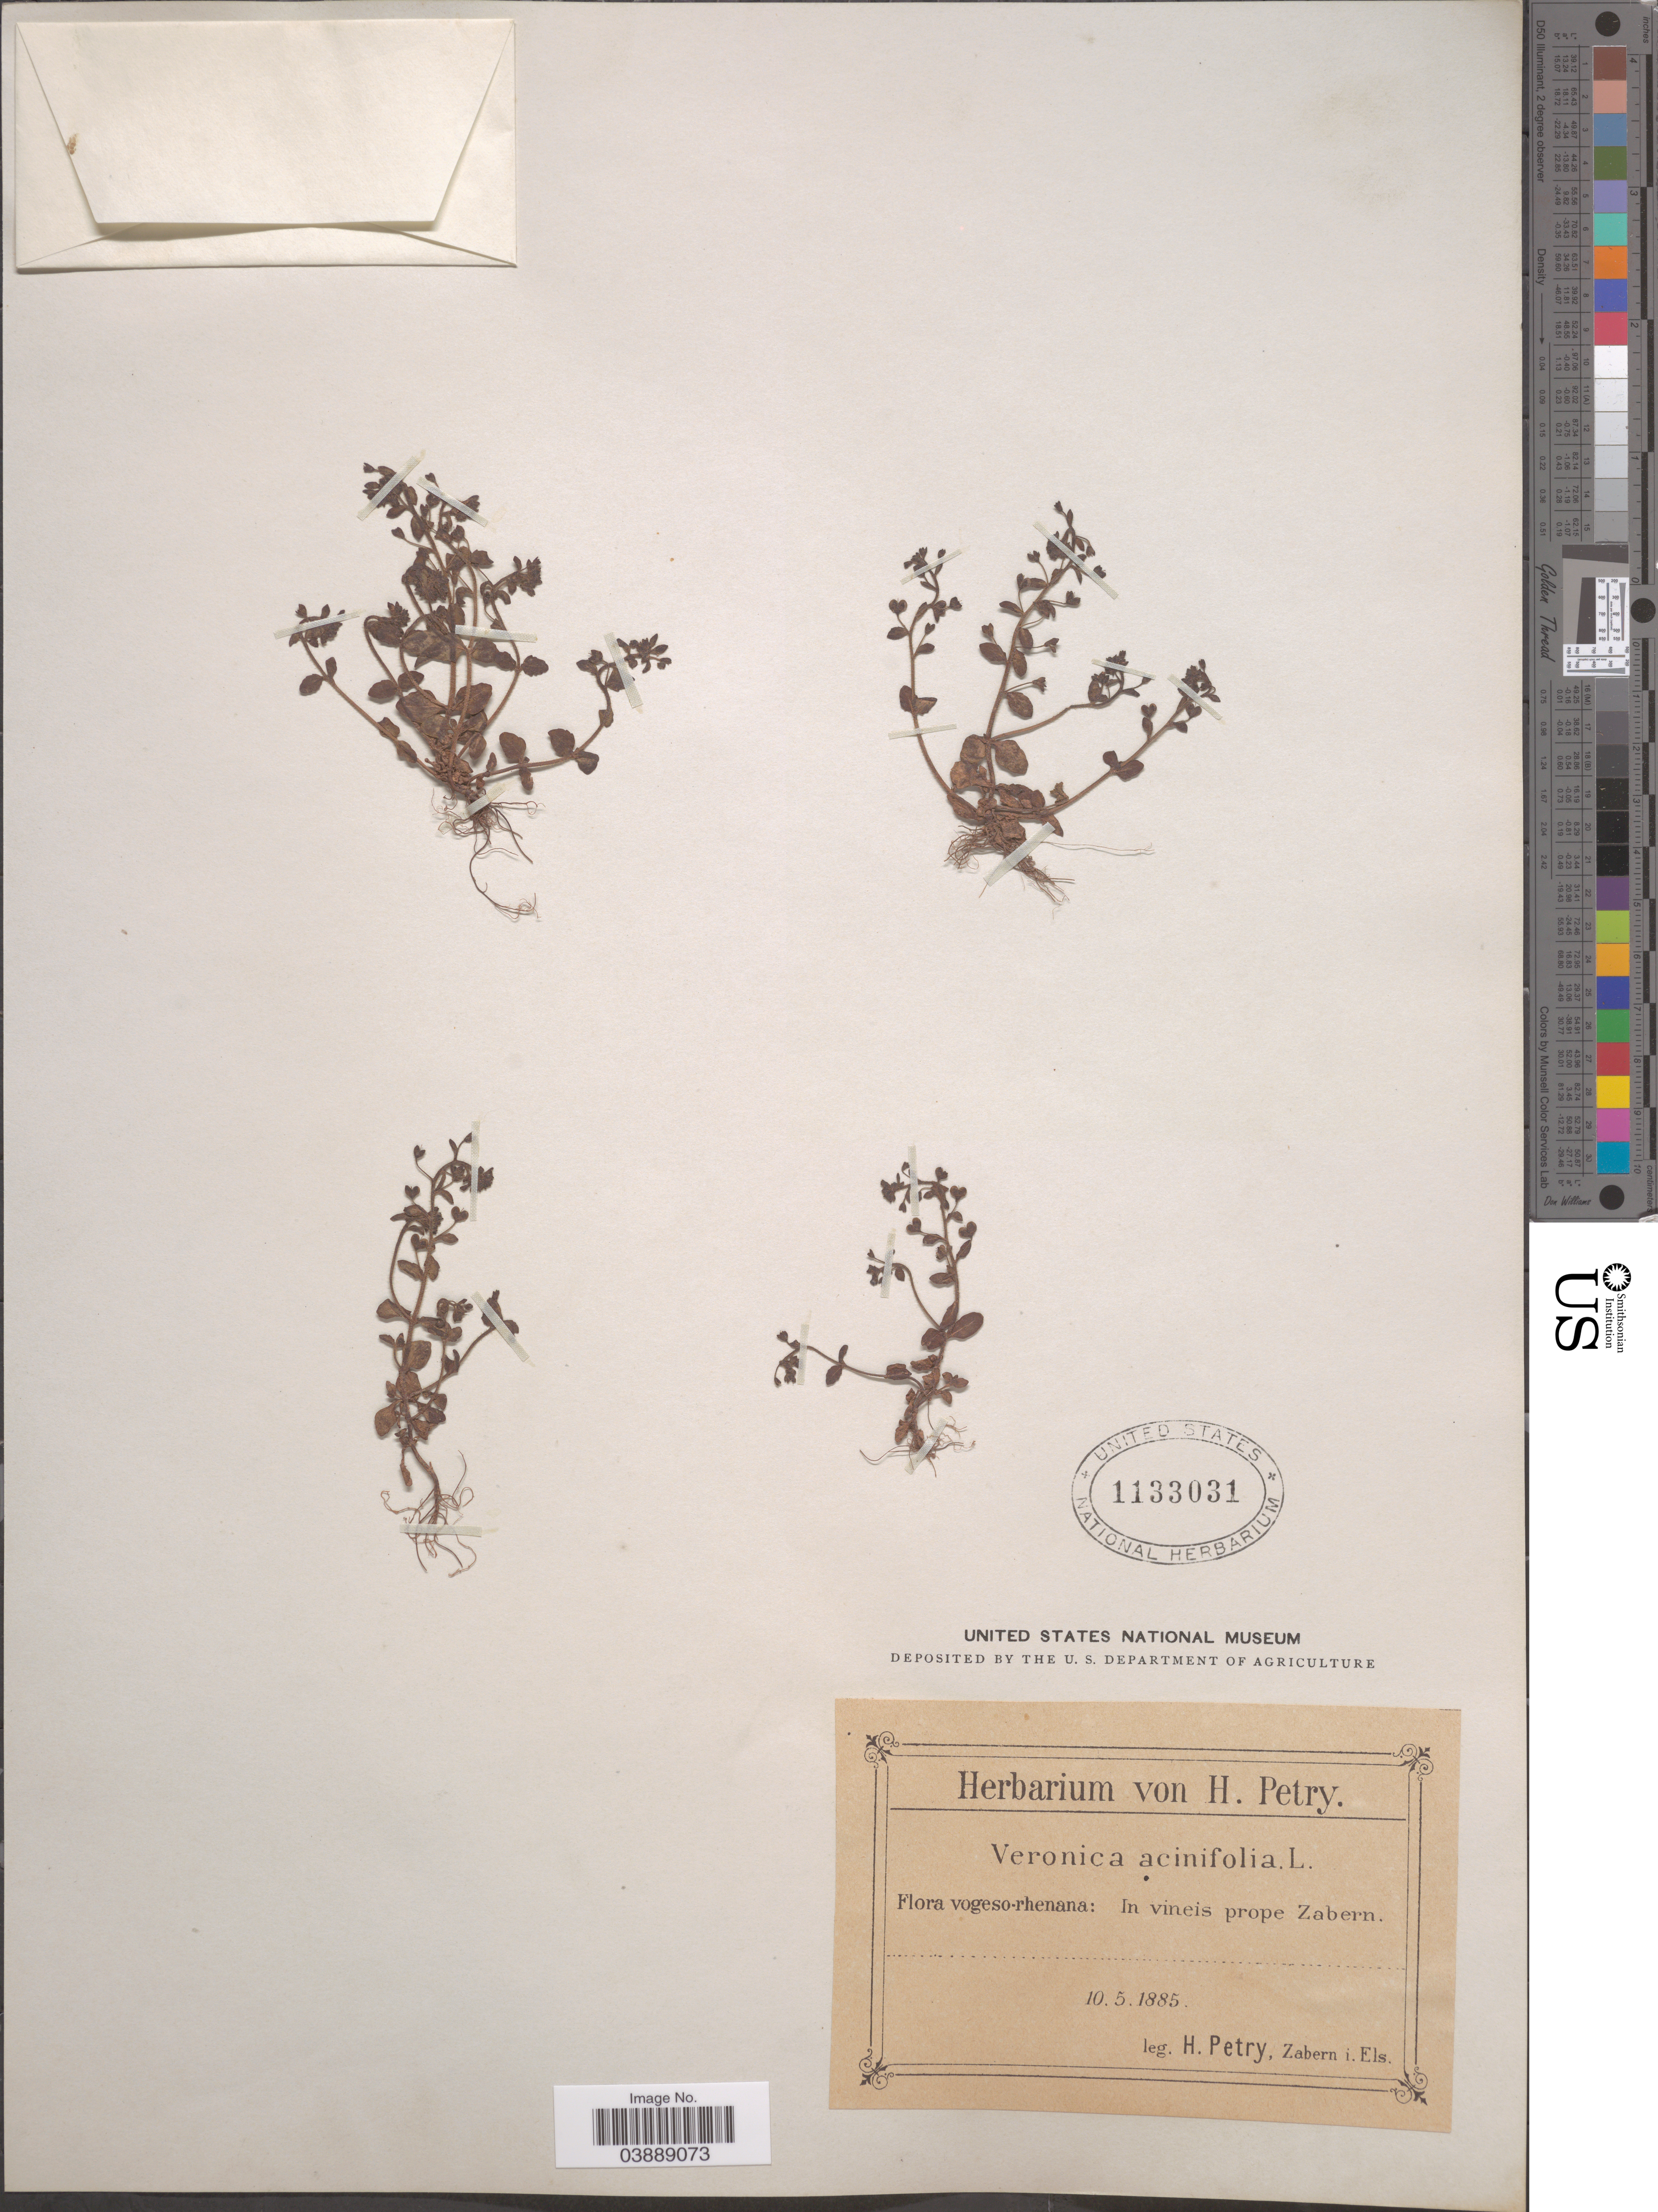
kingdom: Plantae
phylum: Tracheophyta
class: Magnoliopsida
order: Lamiales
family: Plantaginaceae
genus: Veronica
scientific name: Veronica acinifolia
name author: L.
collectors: H. Petry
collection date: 1885-05-10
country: France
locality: Vogeso-rhenana: In vineis prope Zabern.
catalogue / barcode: US 1133031